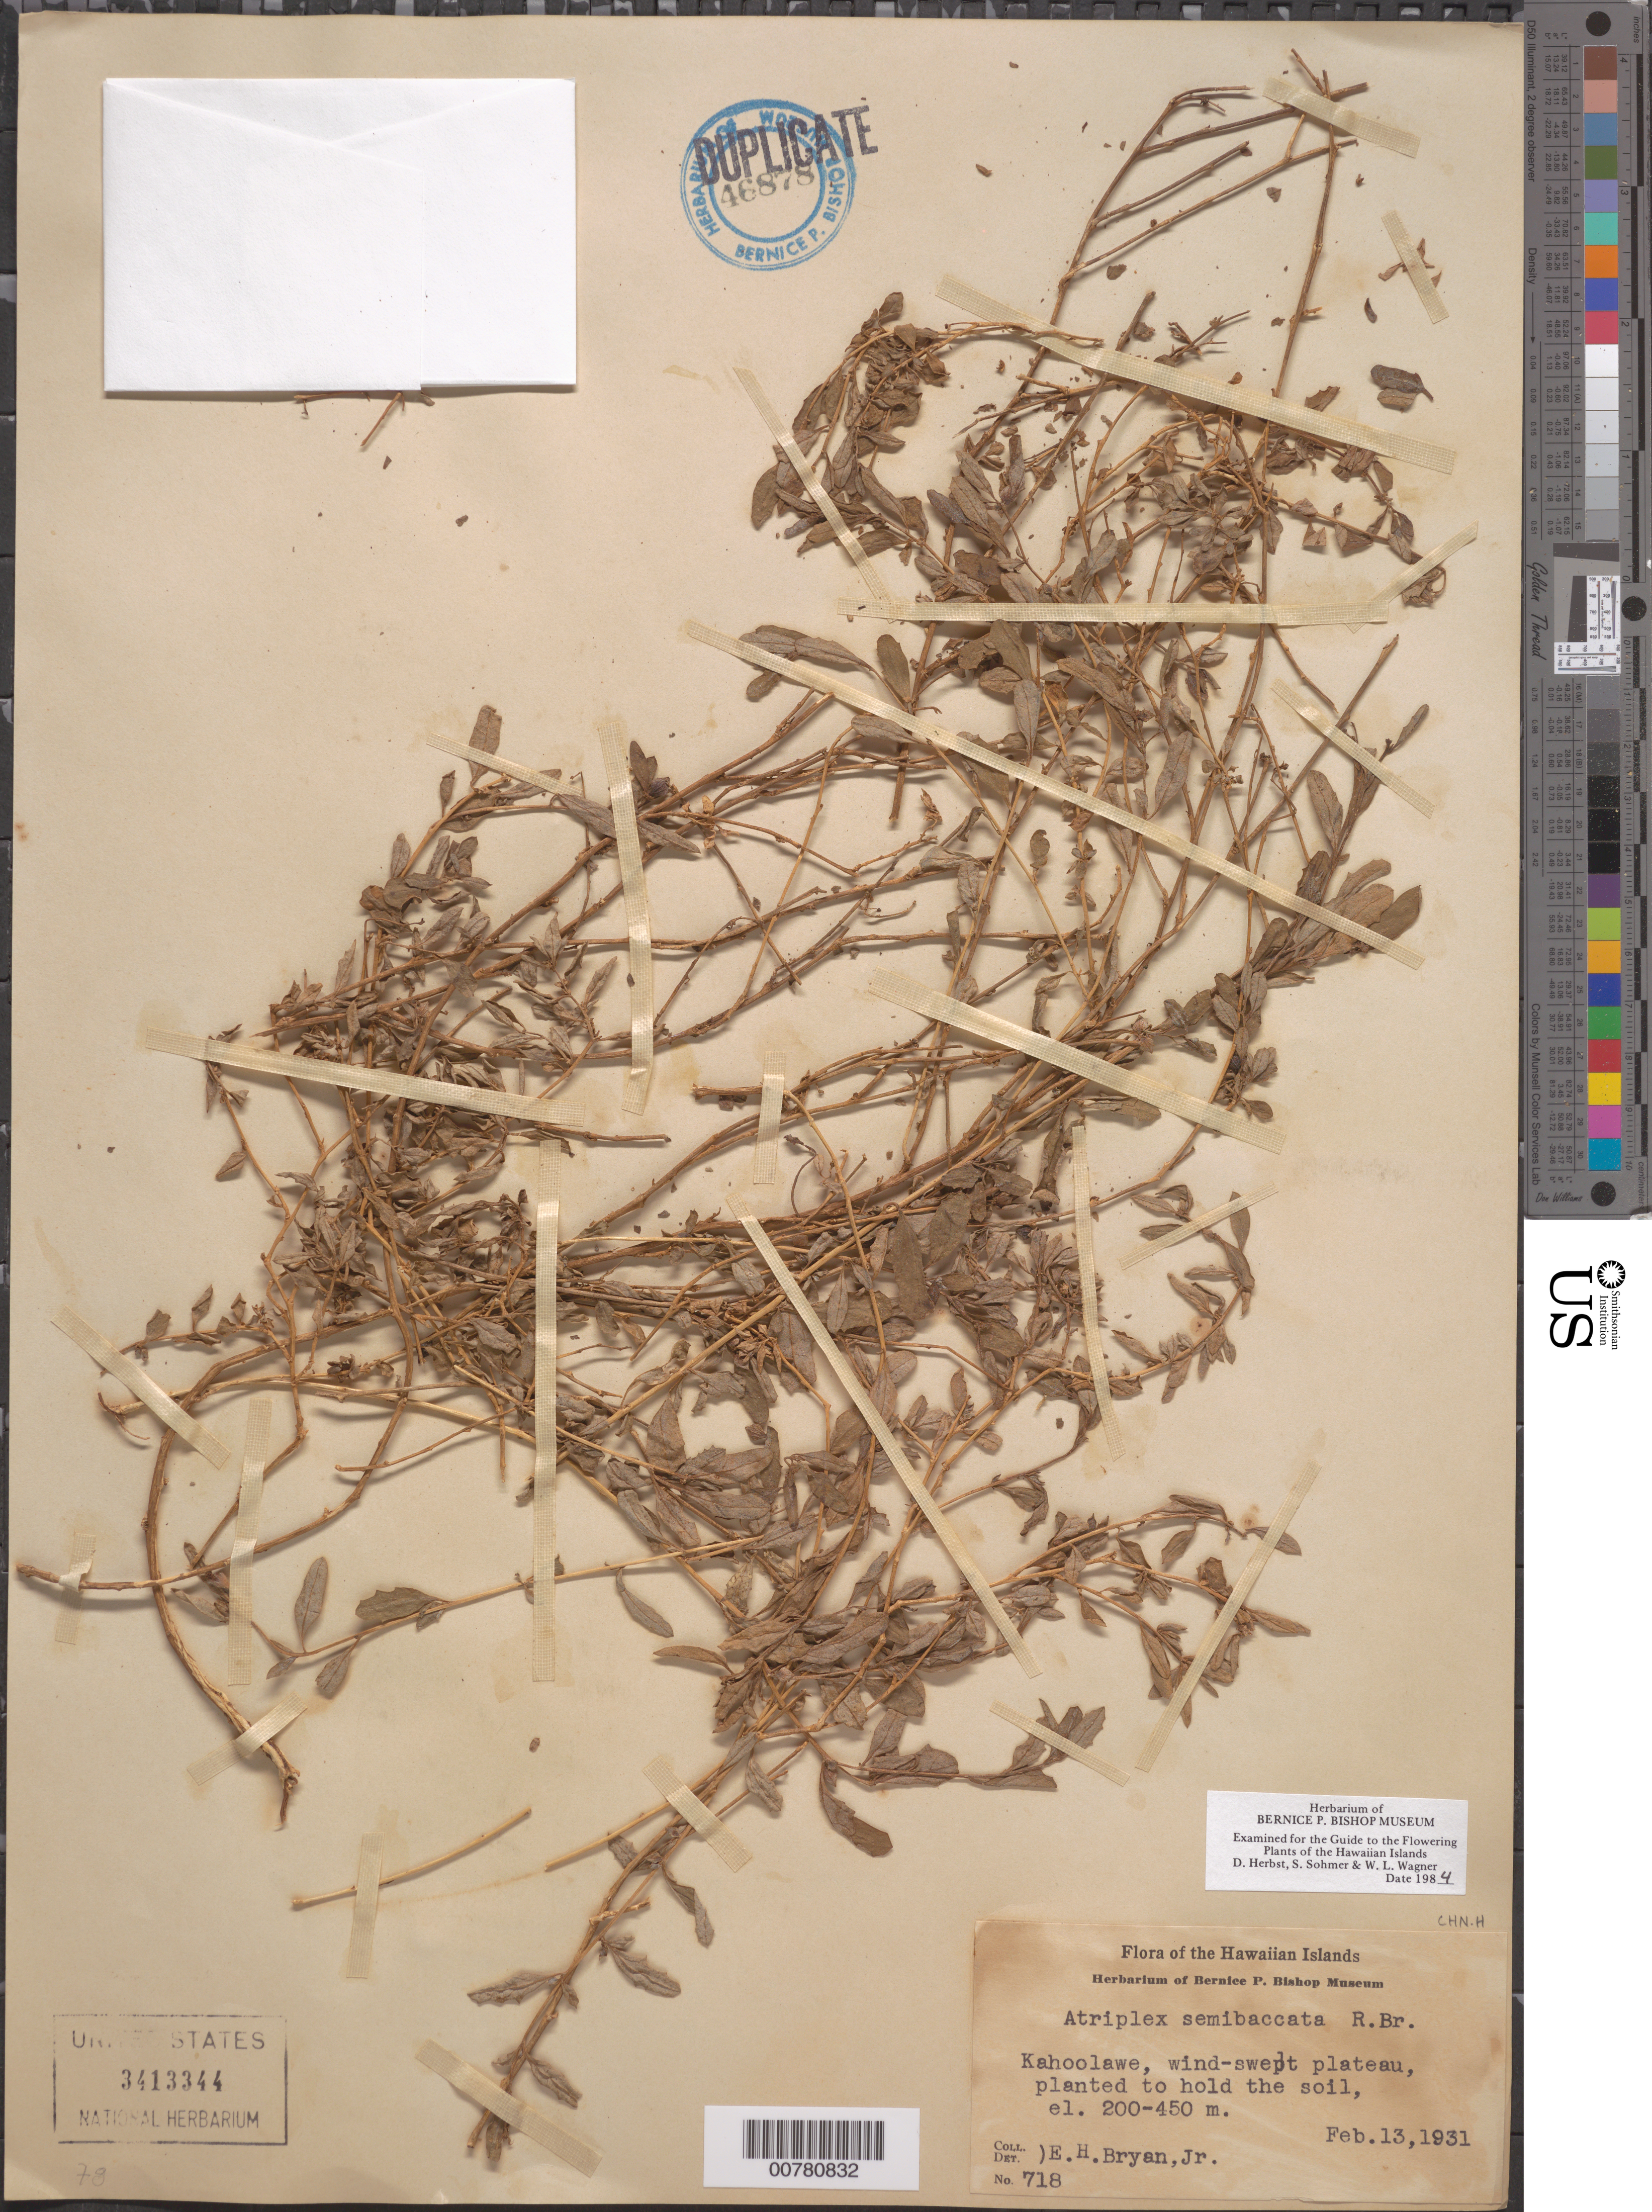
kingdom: Plantae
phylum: Tracheophyta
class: Magnoliopsida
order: Caryophyllales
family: Amaranthaceae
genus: Atriplex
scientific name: Atriplex semibaccata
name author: R. Br.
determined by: Herbst, D. R.; Sohmer, S. H.; Wagner, W. L.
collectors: E. Bryan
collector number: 718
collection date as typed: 13 Feb 1931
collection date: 1931-02-13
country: United States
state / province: Hawaii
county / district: Maui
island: Maui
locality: Kahoolawe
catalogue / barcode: US 3413344